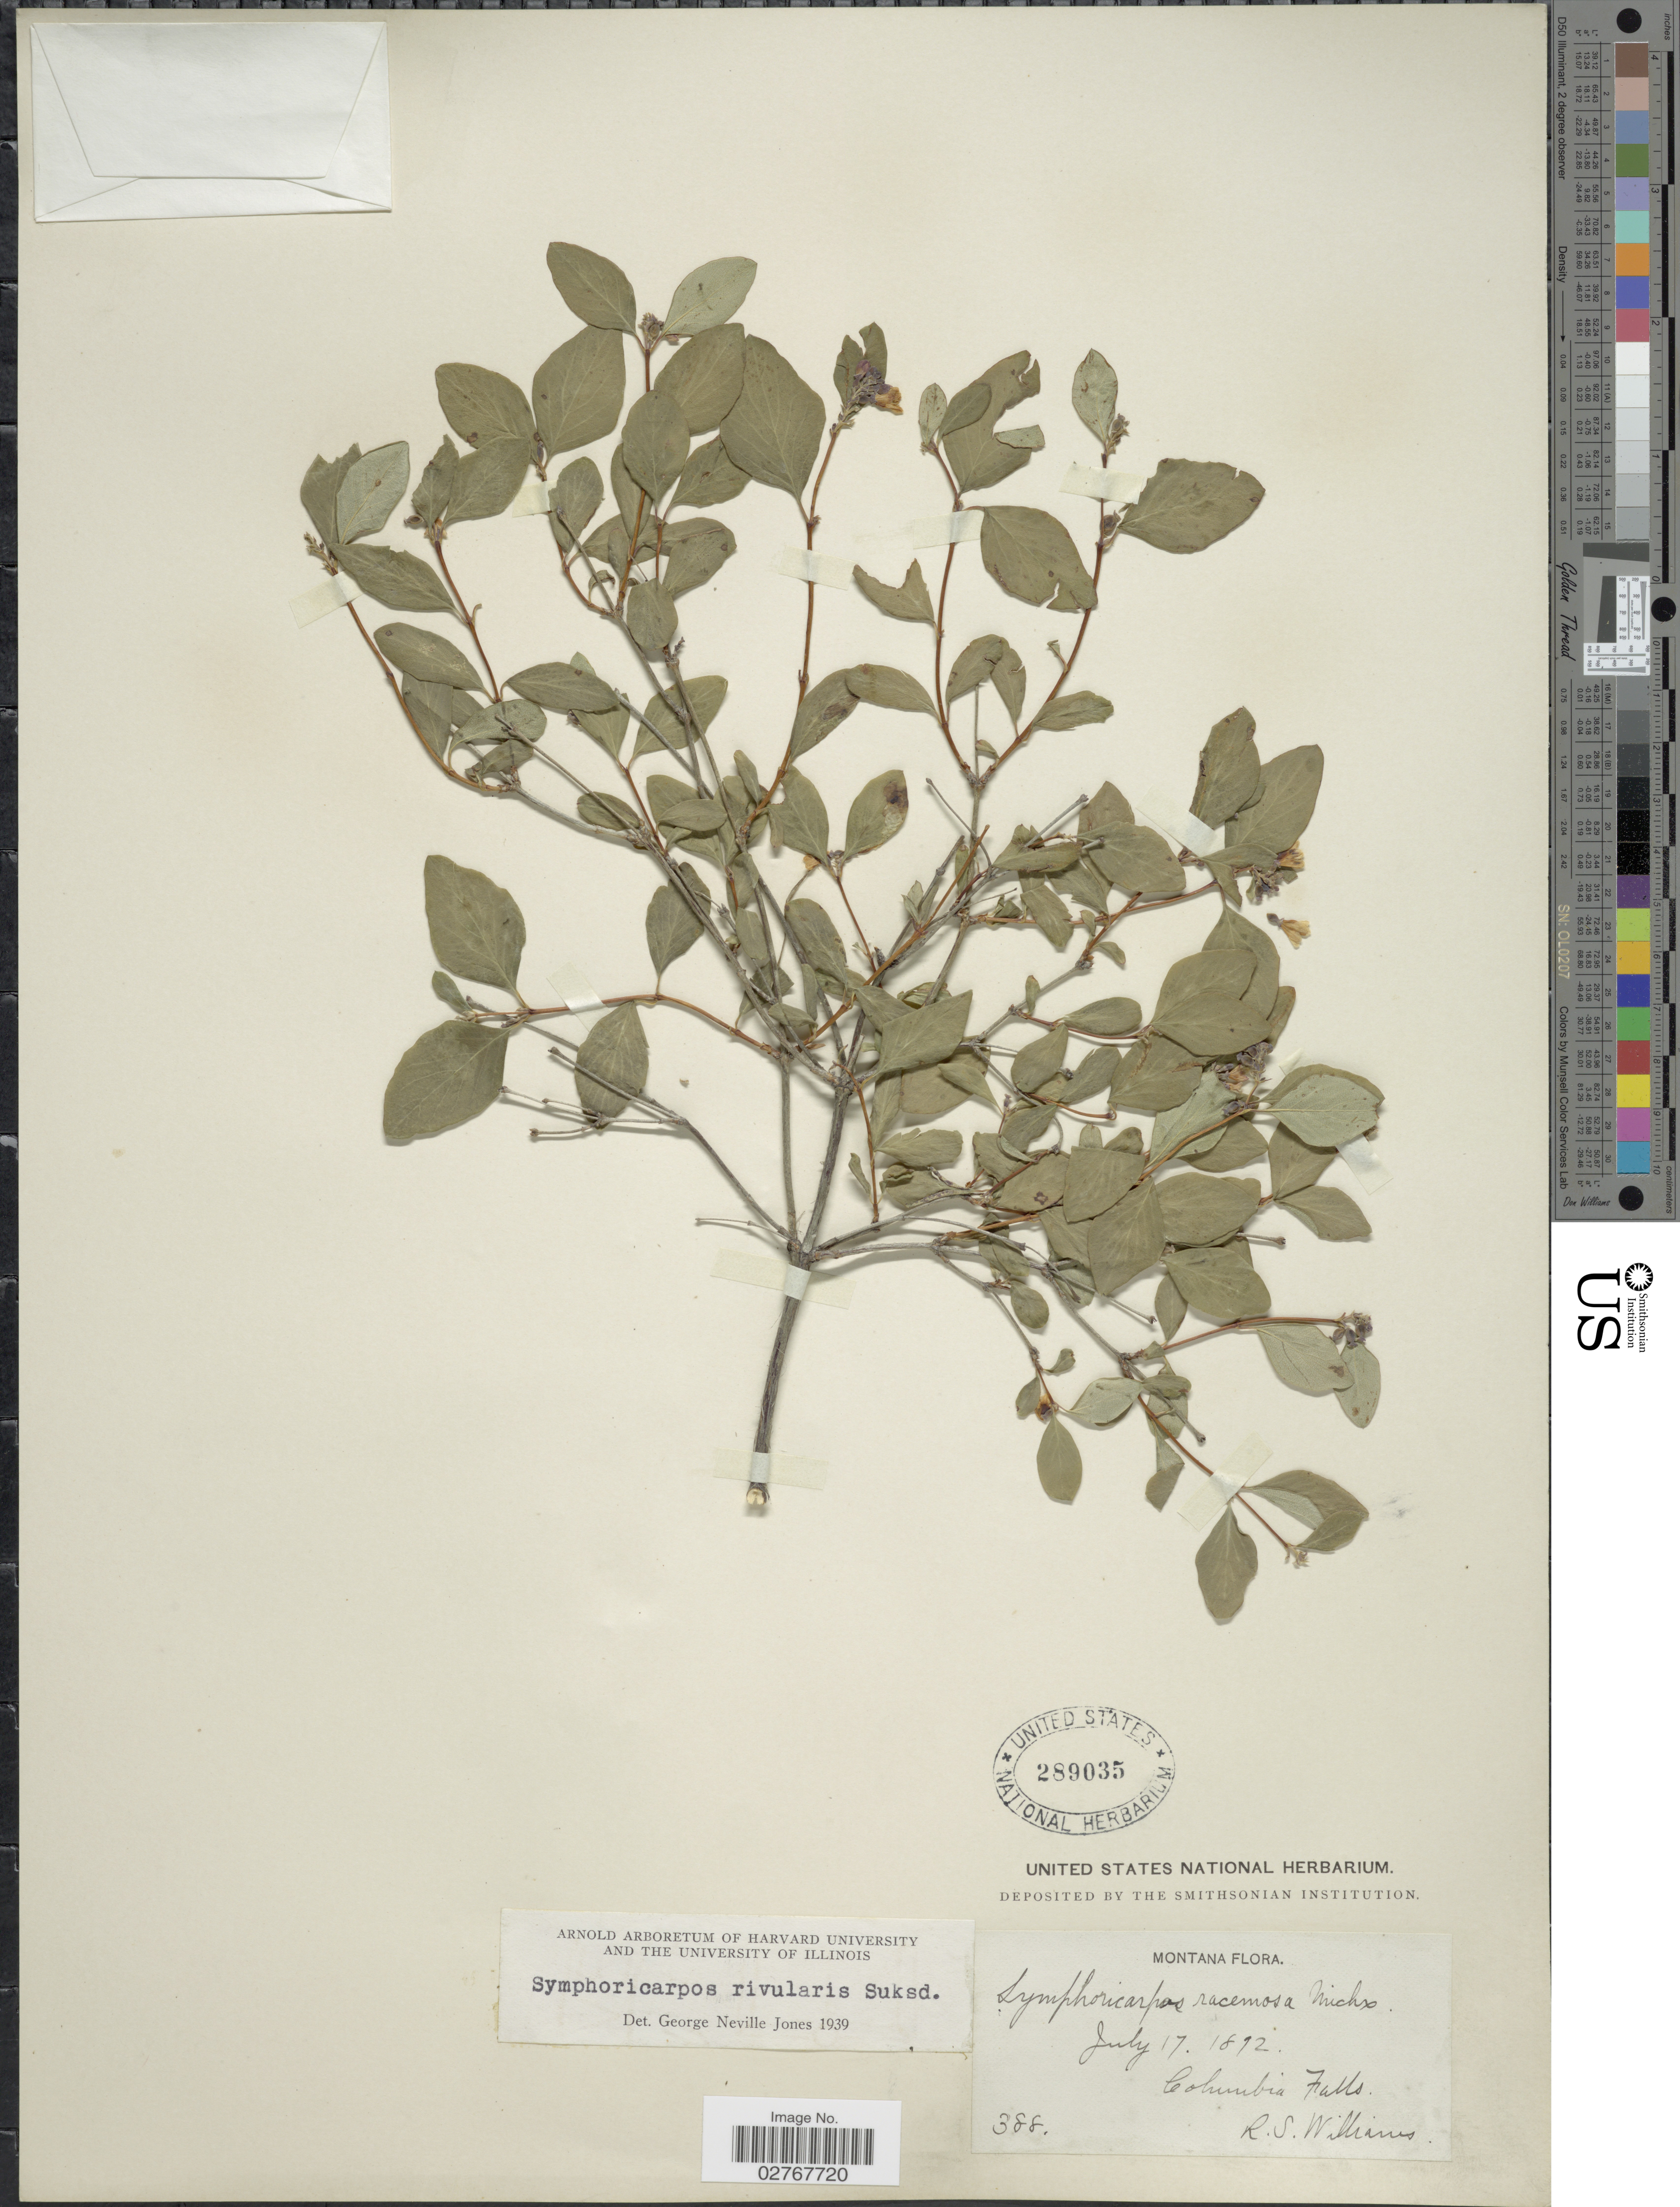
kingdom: Plantae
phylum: Tracheophyta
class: Magnoliopsida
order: Dipsacales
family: Caprifoliaceae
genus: Symphoricarpos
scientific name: Symphoricarpos rivularis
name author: Suksd.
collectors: R. S. Williams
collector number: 388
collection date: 1892-07-17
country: United States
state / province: Montana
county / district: Flathead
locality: Columbia Falls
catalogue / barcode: US 289035